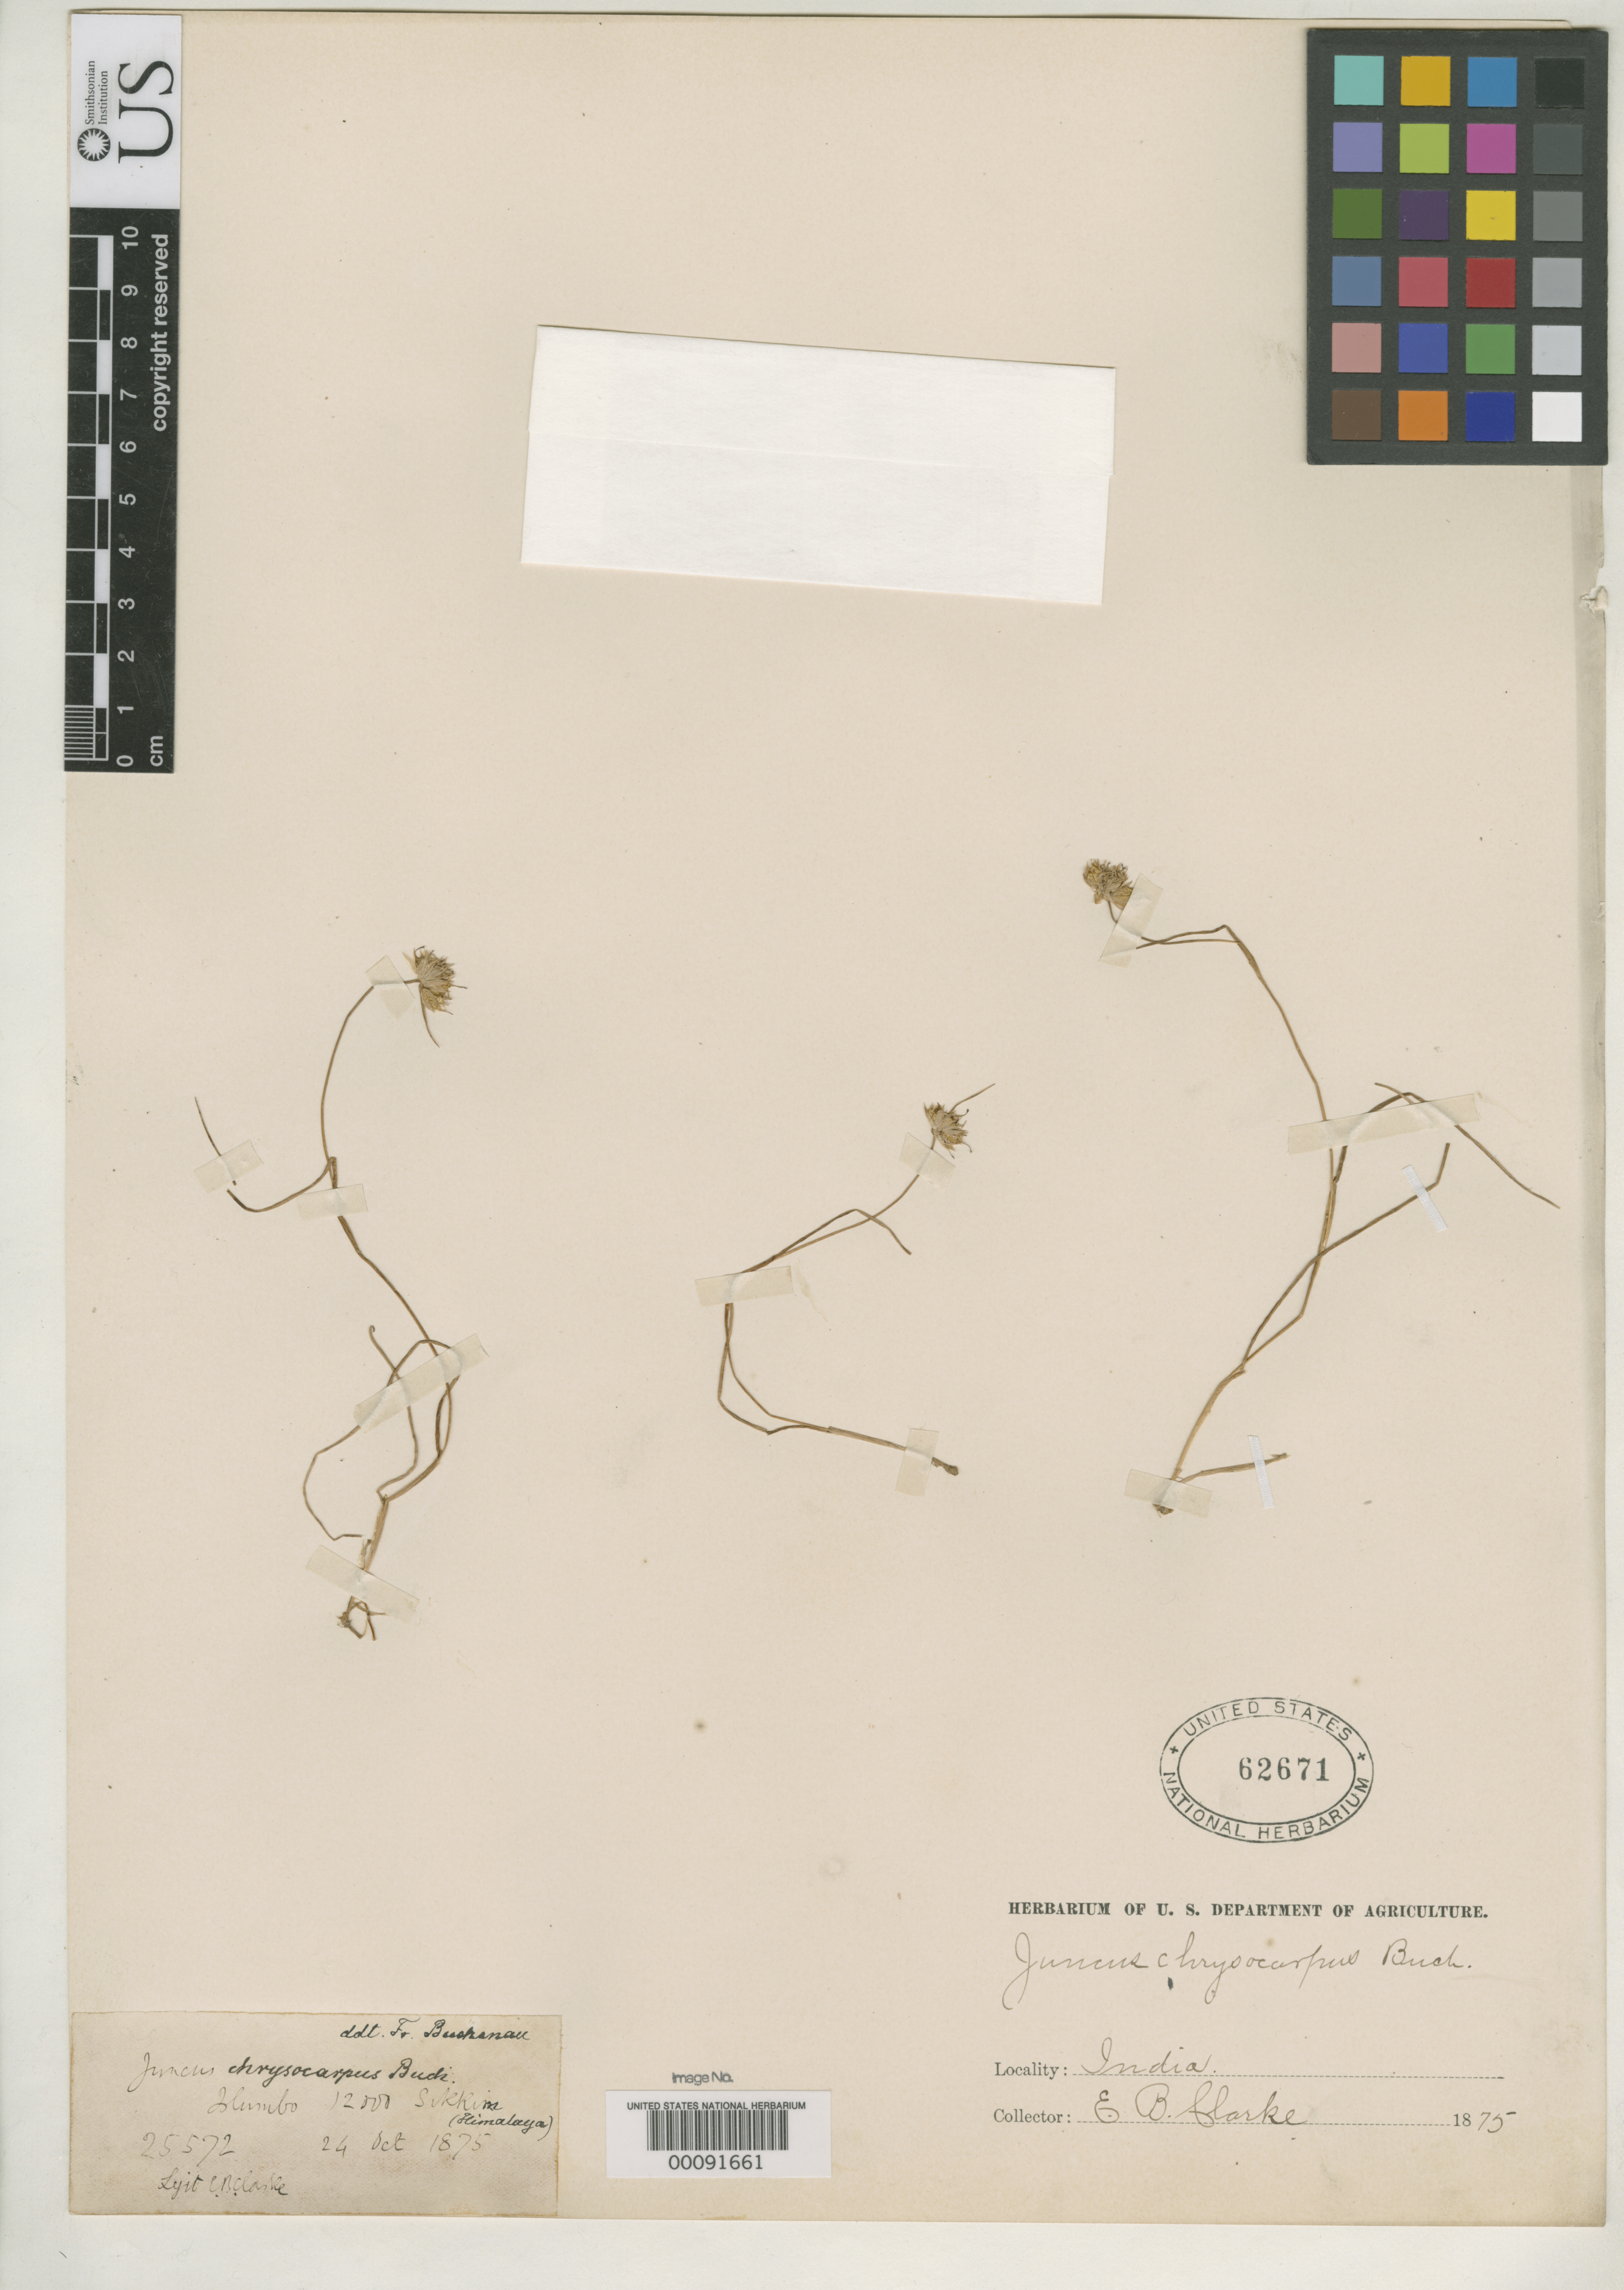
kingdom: Plantae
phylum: Tracheophyta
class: Liliopsida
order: Poales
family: Juncaceae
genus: Juncus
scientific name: Juncus chrysocarpus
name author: Buchenau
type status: Type Collection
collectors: C. B. Clarke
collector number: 25572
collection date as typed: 24 Oct 1875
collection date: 1875-10-24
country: India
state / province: Sikkim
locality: Himalaya.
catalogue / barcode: US 62671